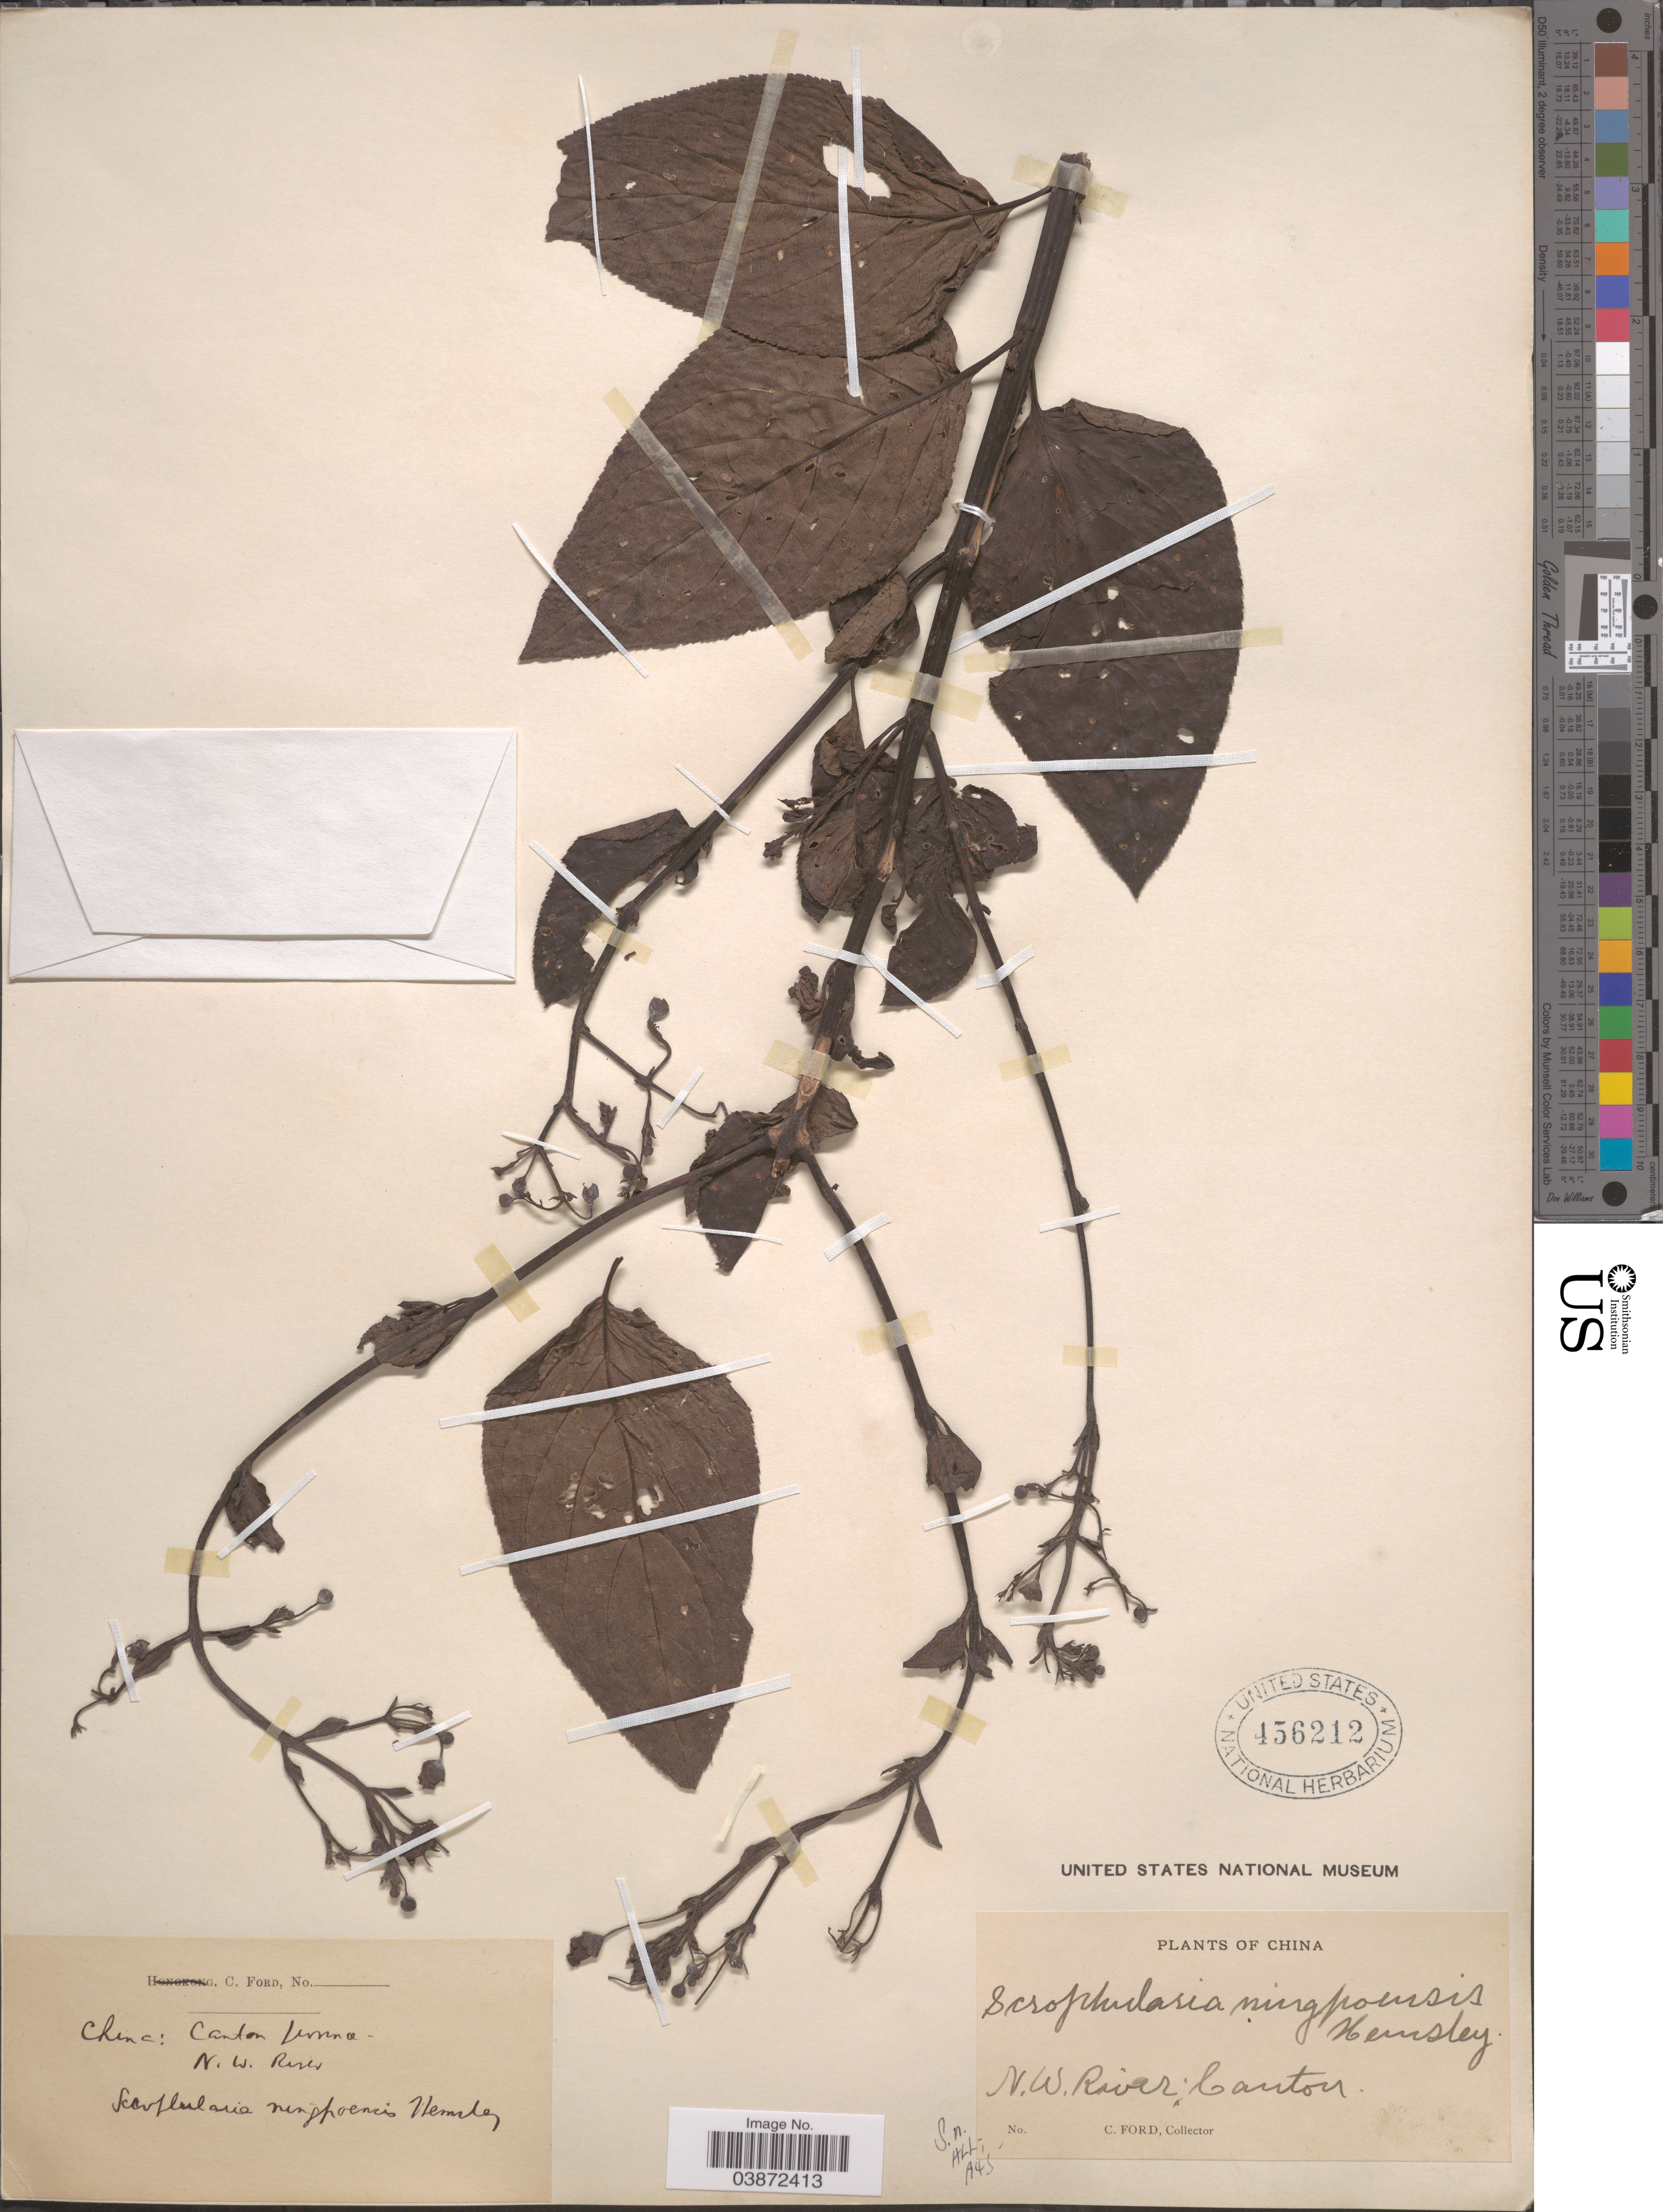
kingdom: Plantae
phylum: Tracheophyta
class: Magnoliopsida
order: Lamiales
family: Scrophulariaceae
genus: Scrophularia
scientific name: Scrophularia ningpoensis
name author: Hemsl.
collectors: C. Ford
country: China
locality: Canton province. N. W River.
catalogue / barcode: US 456212